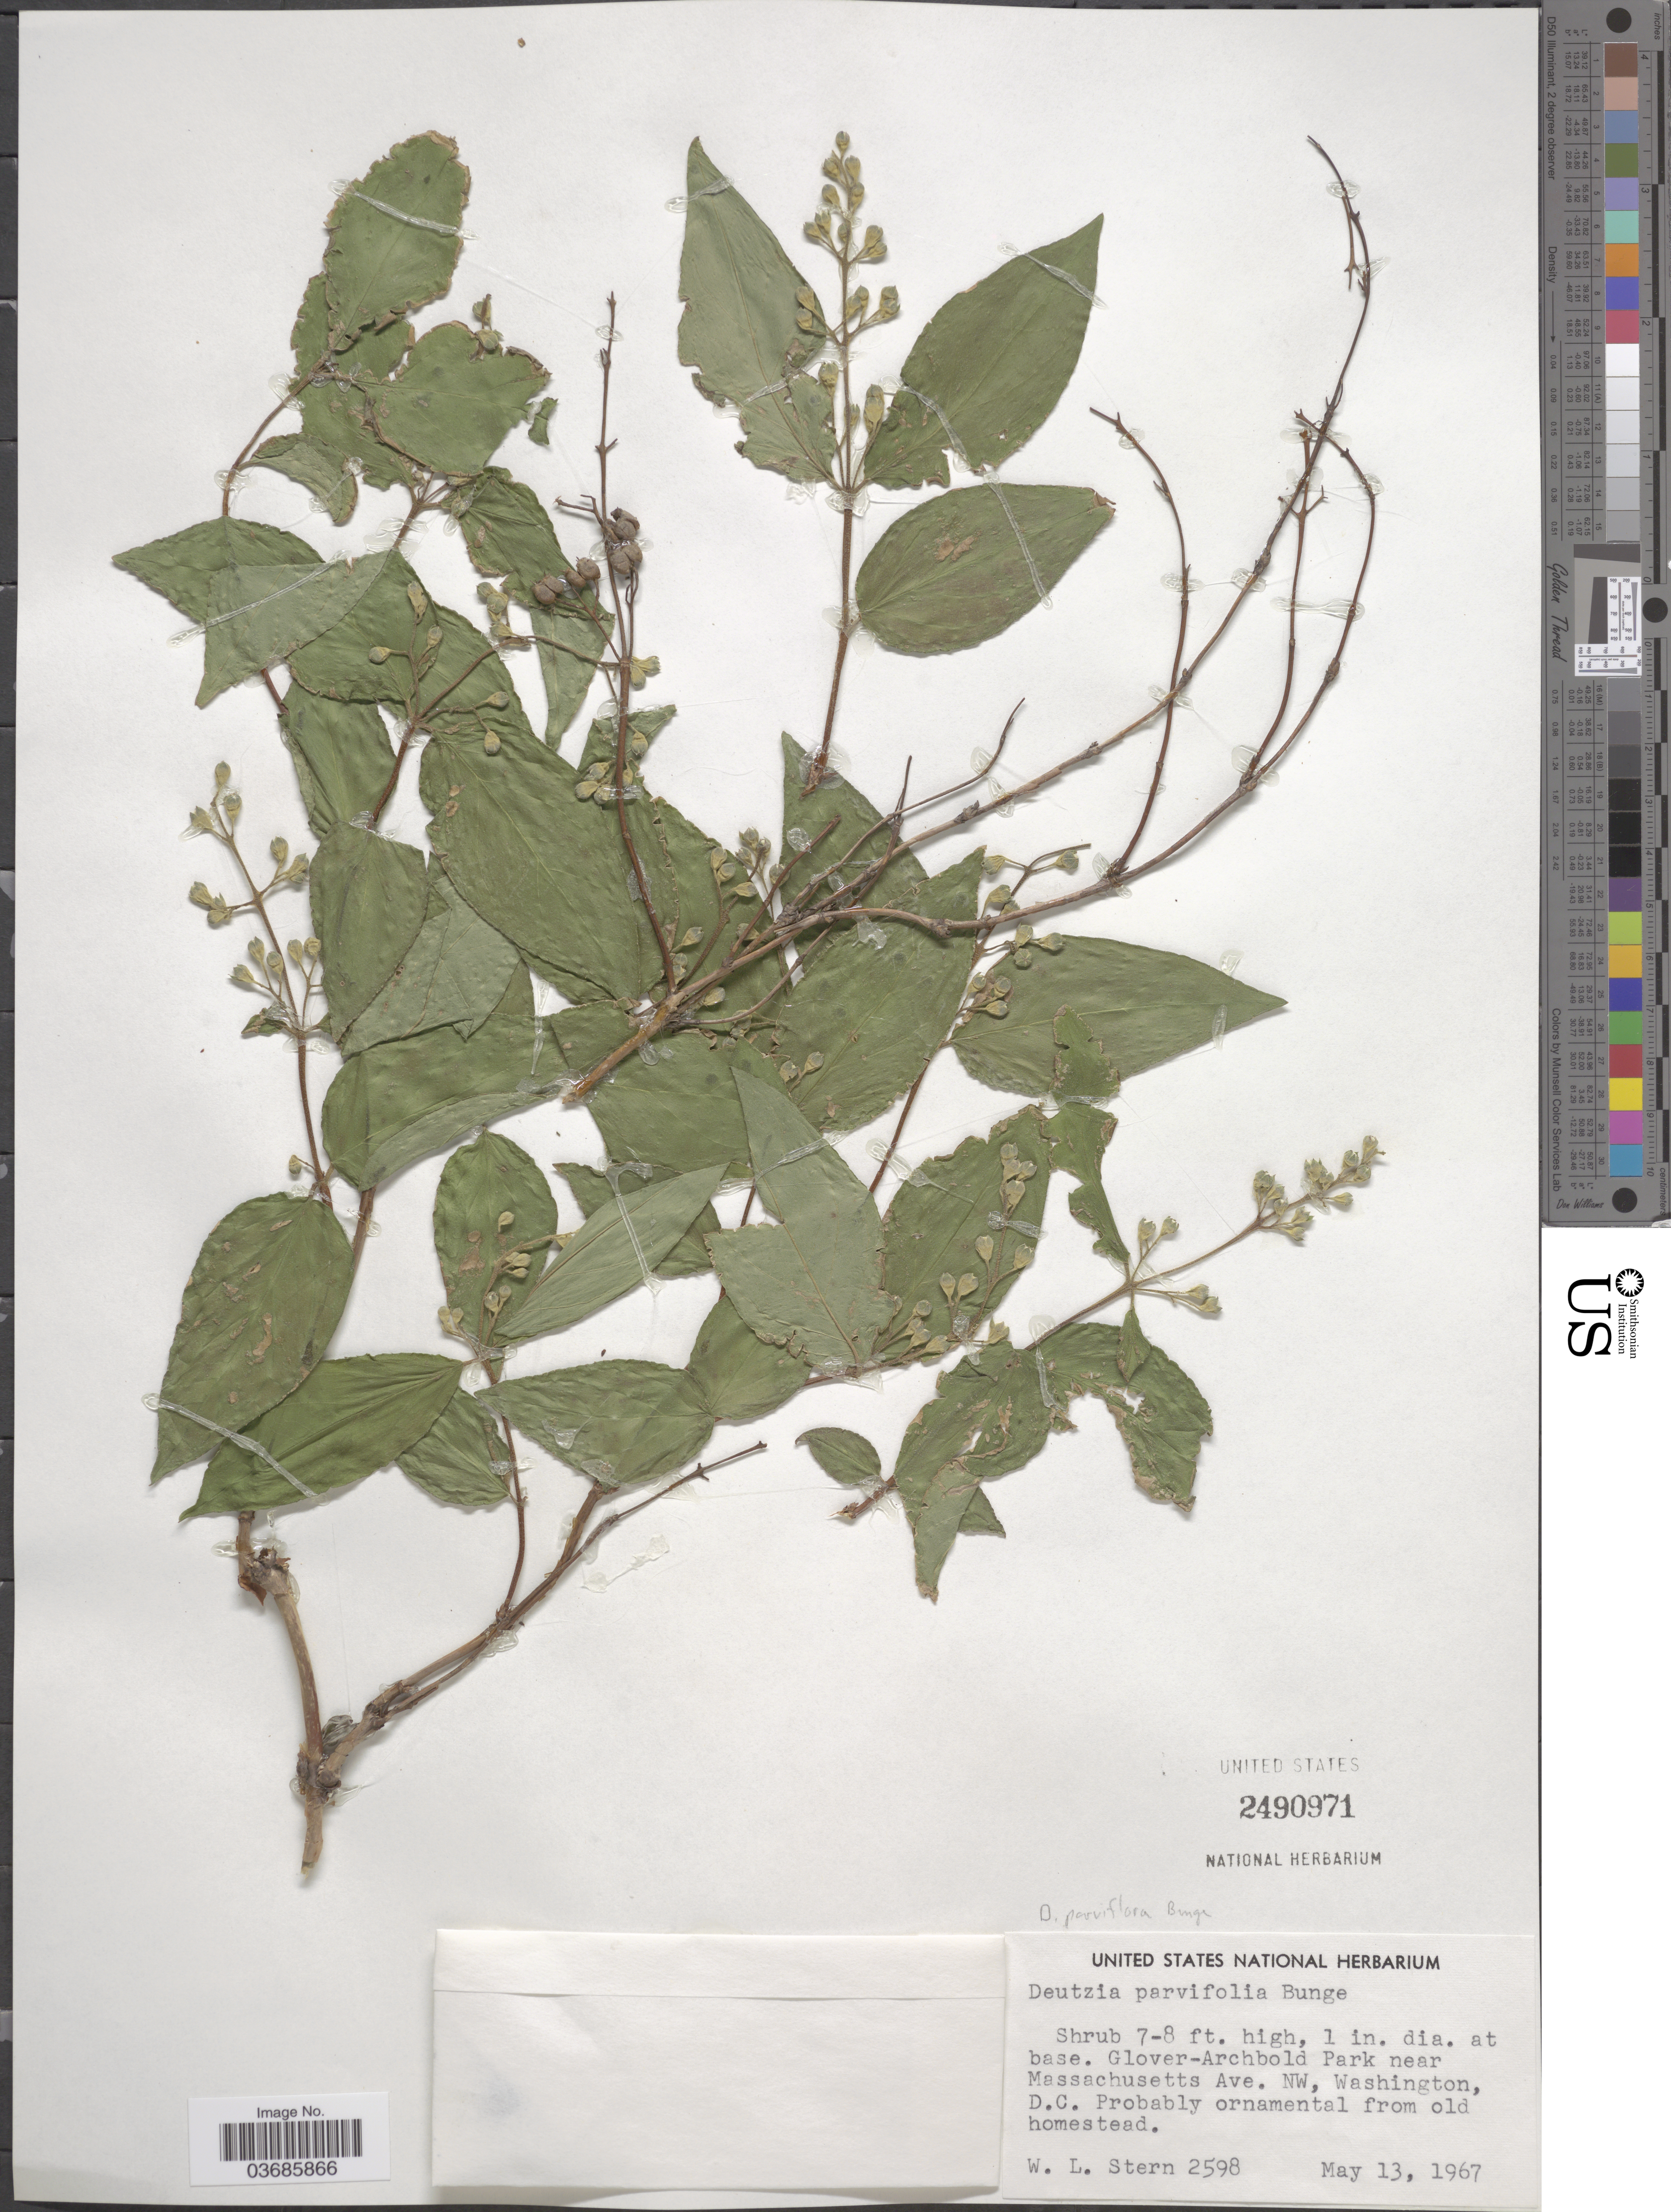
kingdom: Plantae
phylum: Tracheophyta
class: Magnoliopsida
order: Cornales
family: Hydrangeaceae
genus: Deutzia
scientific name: Deutzia parviflora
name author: Bunge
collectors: W. L. Stern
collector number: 2598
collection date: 1967-05-13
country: United States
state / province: District of Columbia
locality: Glover-Archbold Park near Massachusetts Ave. NW, Washington, D.C.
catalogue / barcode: US 2490971